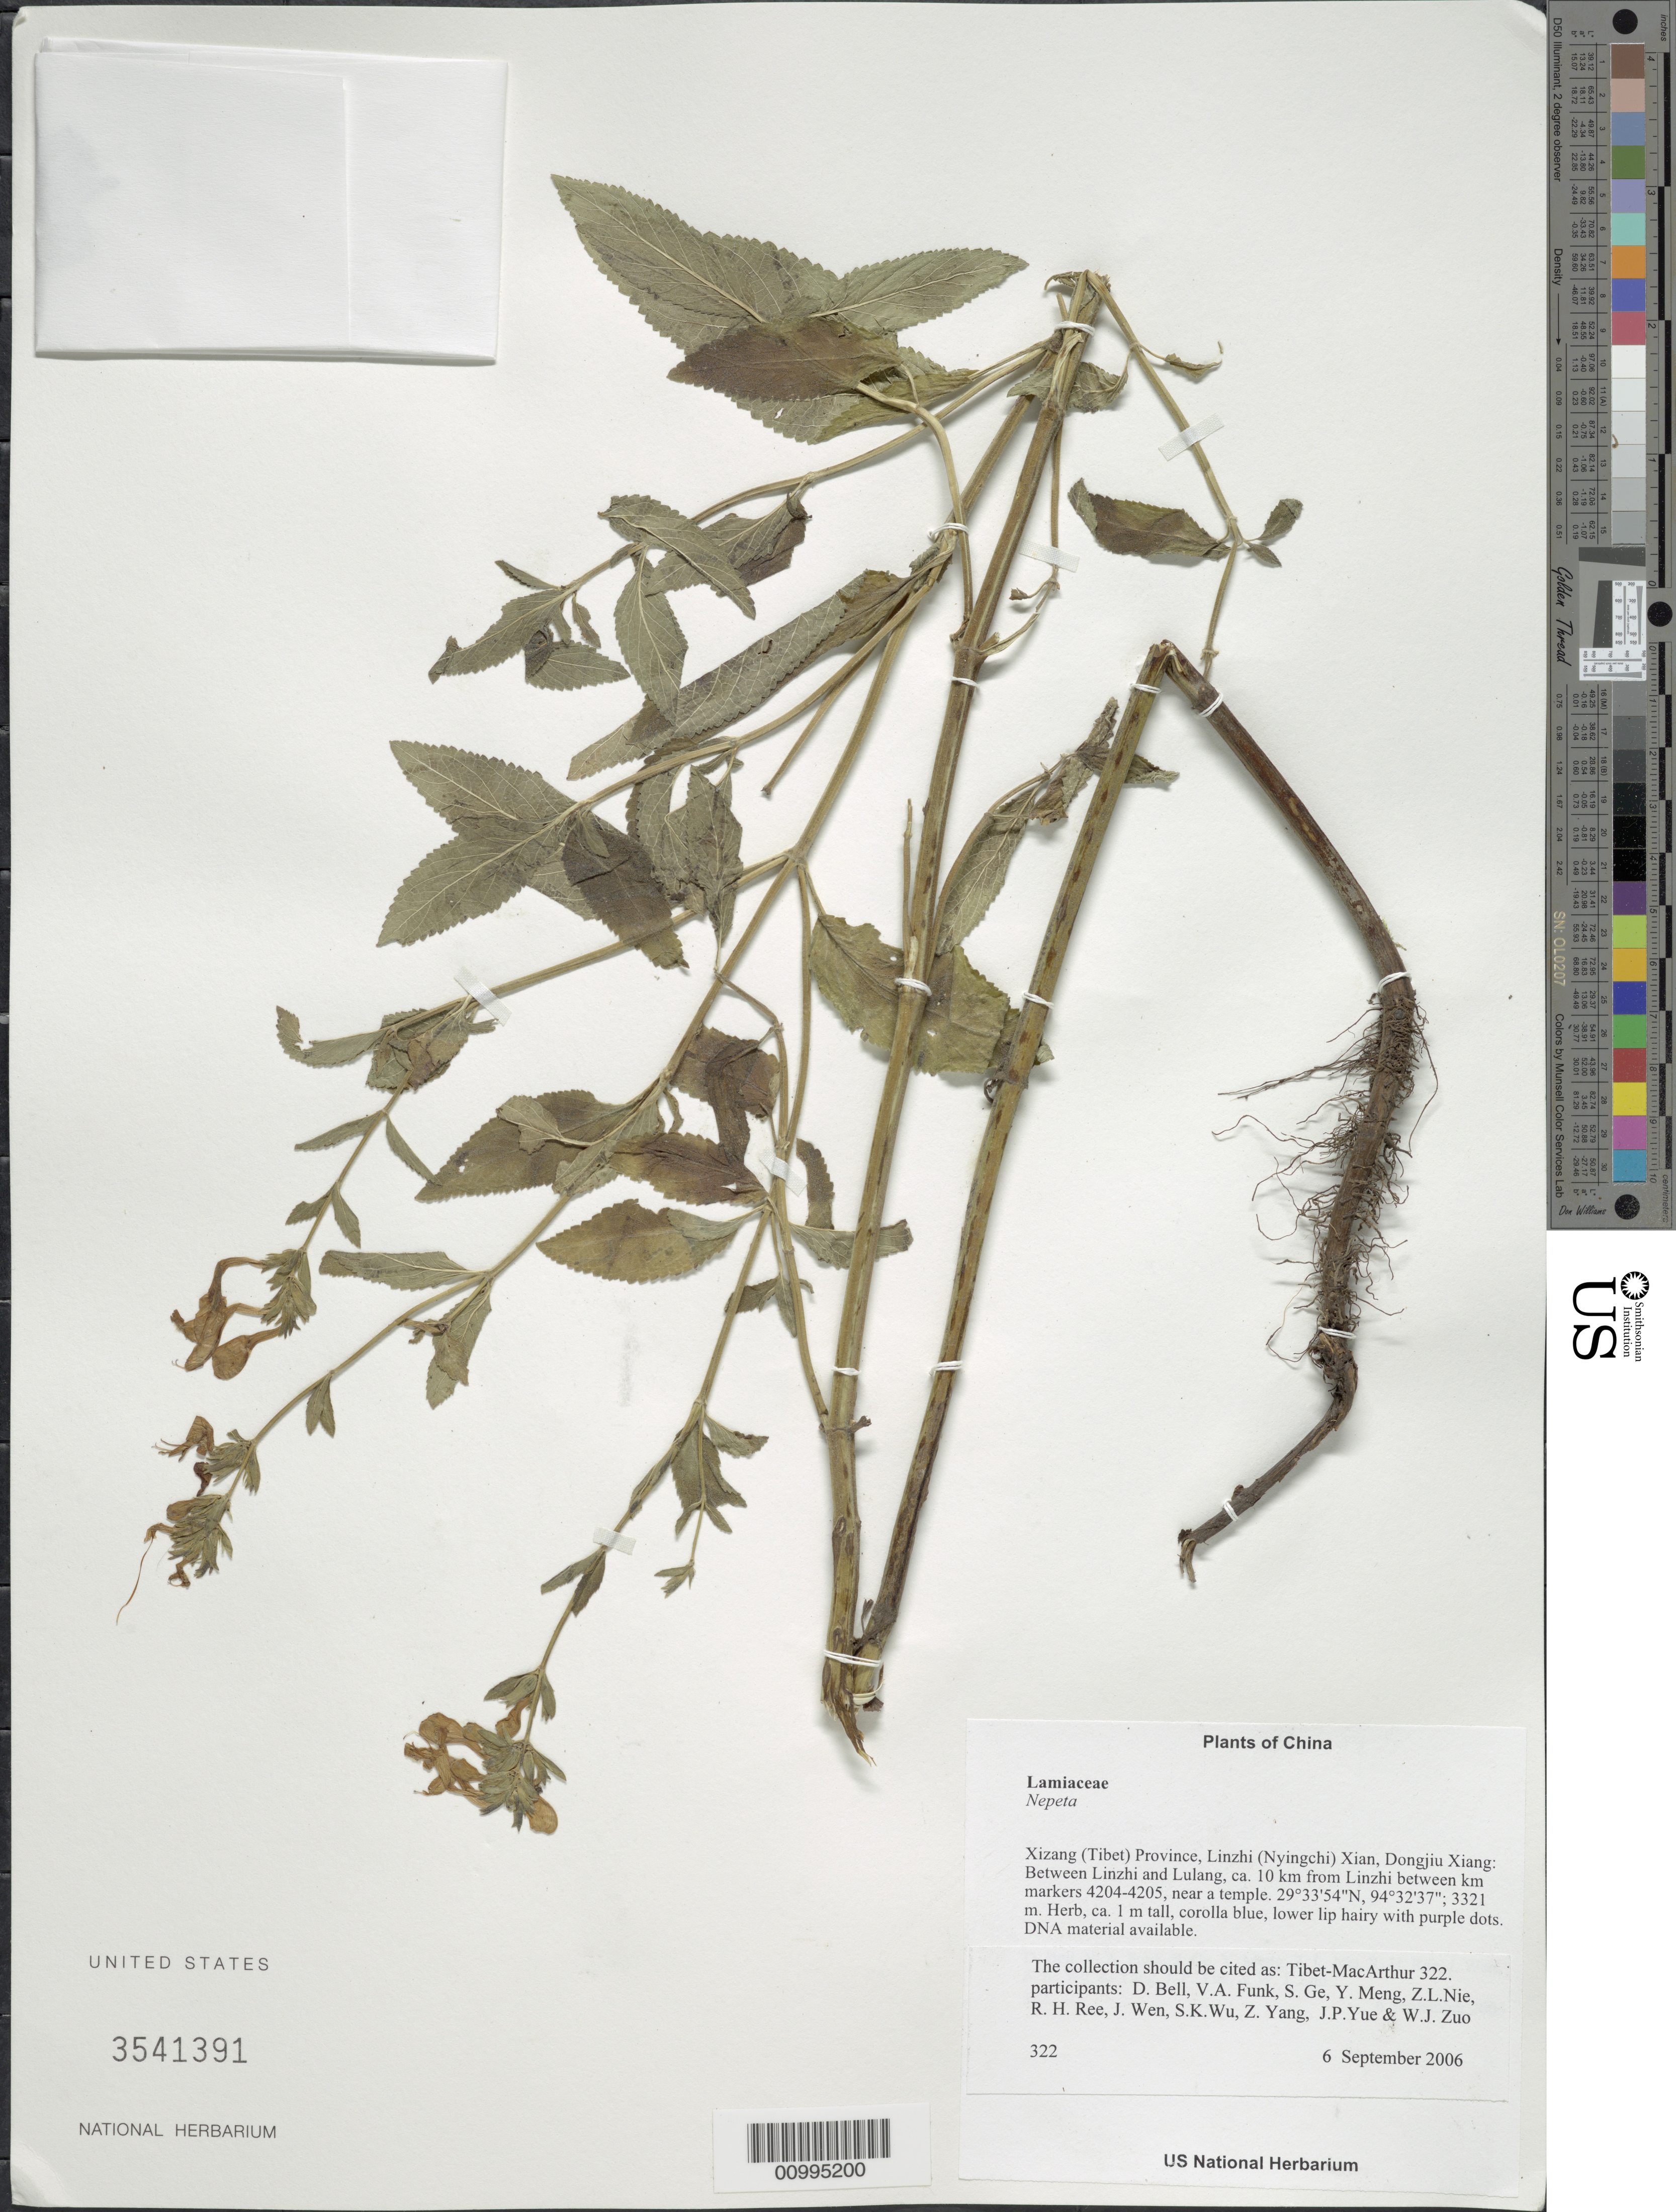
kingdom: Plantae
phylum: Tracheophyta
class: Magnoliopsida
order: Lamiales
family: Lamiaceae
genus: Nepeta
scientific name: Nepeta sp.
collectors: Tibet-MacArthur, D. A. Bell, V. Funk, S. Ge, Y. Meng, Z. Nie, R. Ree, J. Wen, S. K. Wu, Z. Yang, J. Yue & W. Zuo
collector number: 322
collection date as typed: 06 Sep 2006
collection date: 2006-09-06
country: China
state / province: Xizang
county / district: Linzhi (Nyingchi) Xian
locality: Dongjiu Xiang. Between Linzhi and Lulang, ca. 10 km from Linzhi between km markers 4204-4205, near a temple.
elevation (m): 3321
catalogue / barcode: US 3541391